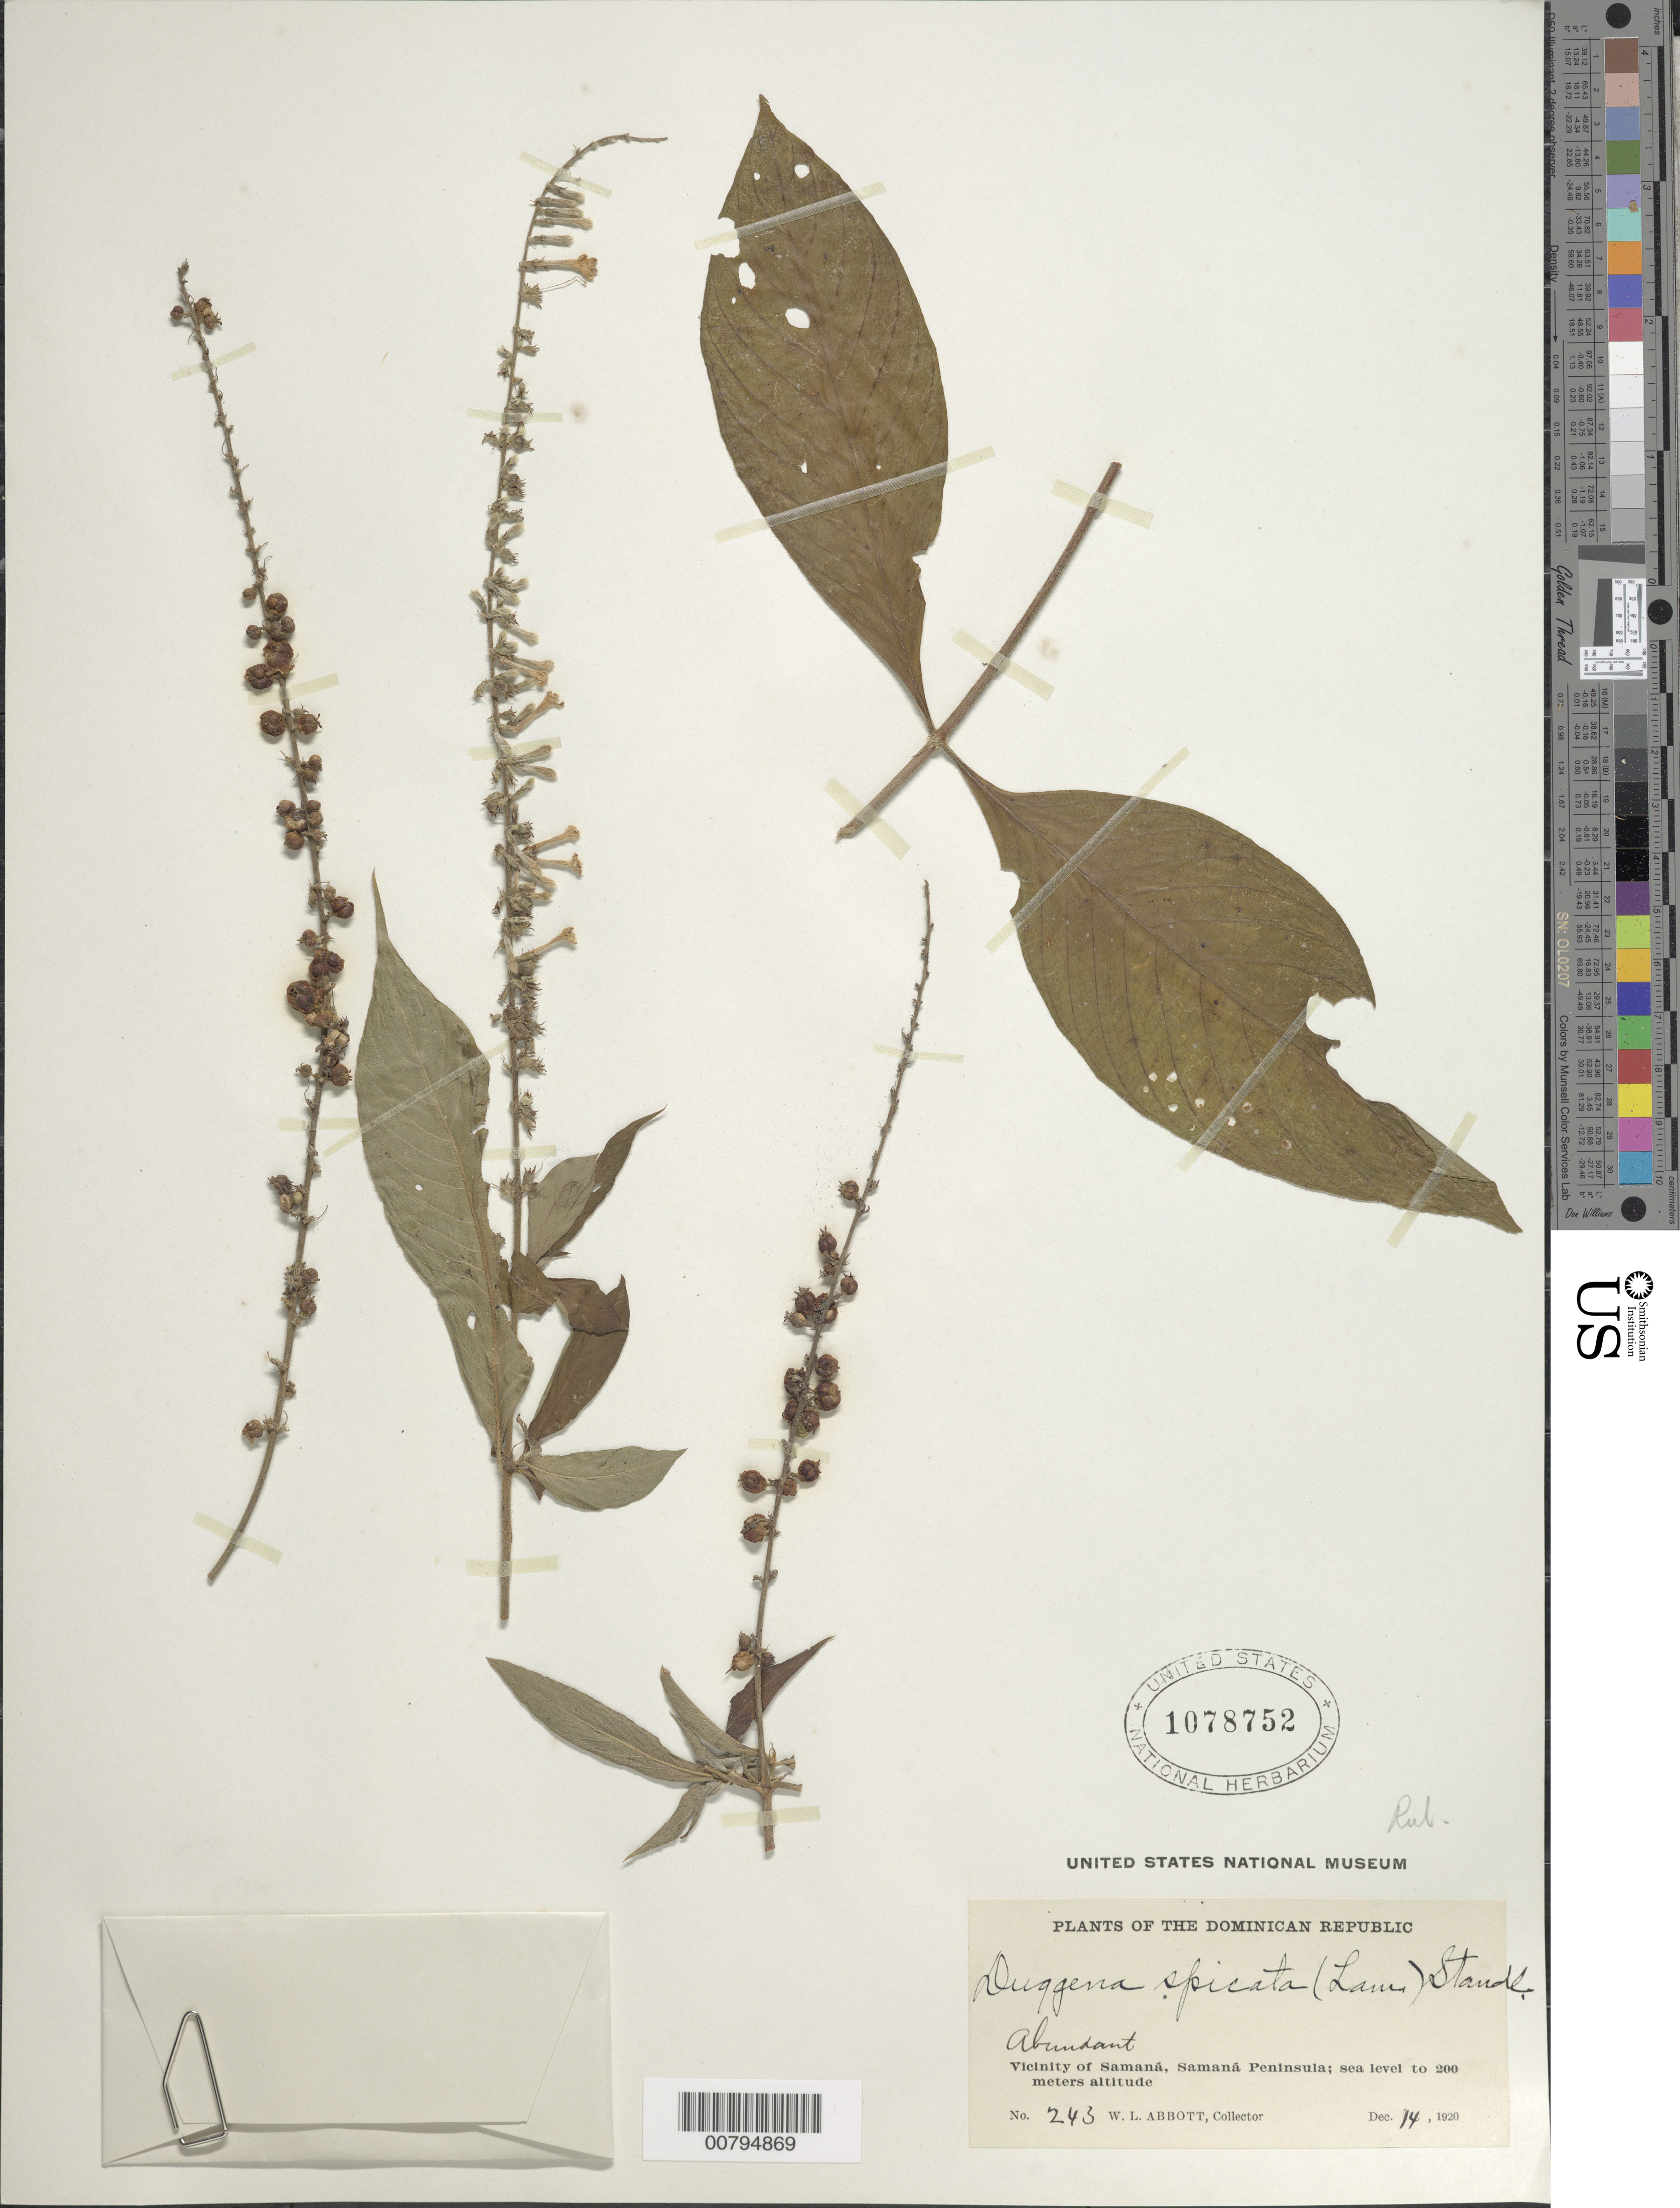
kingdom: Plantae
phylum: Tracheophyta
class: Magnoliopsida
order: Gentianales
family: Rubiaceae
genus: Gonzalagunia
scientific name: Gonzalagunia hirsuta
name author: Schum.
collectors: W. L. Abbott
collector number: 243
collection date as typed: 14 Dec 1920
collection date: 1920-12-14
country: Dominican Republic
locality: Vicinity of Samana, Samana Peninsula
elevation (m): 0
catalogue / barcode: US 1078752